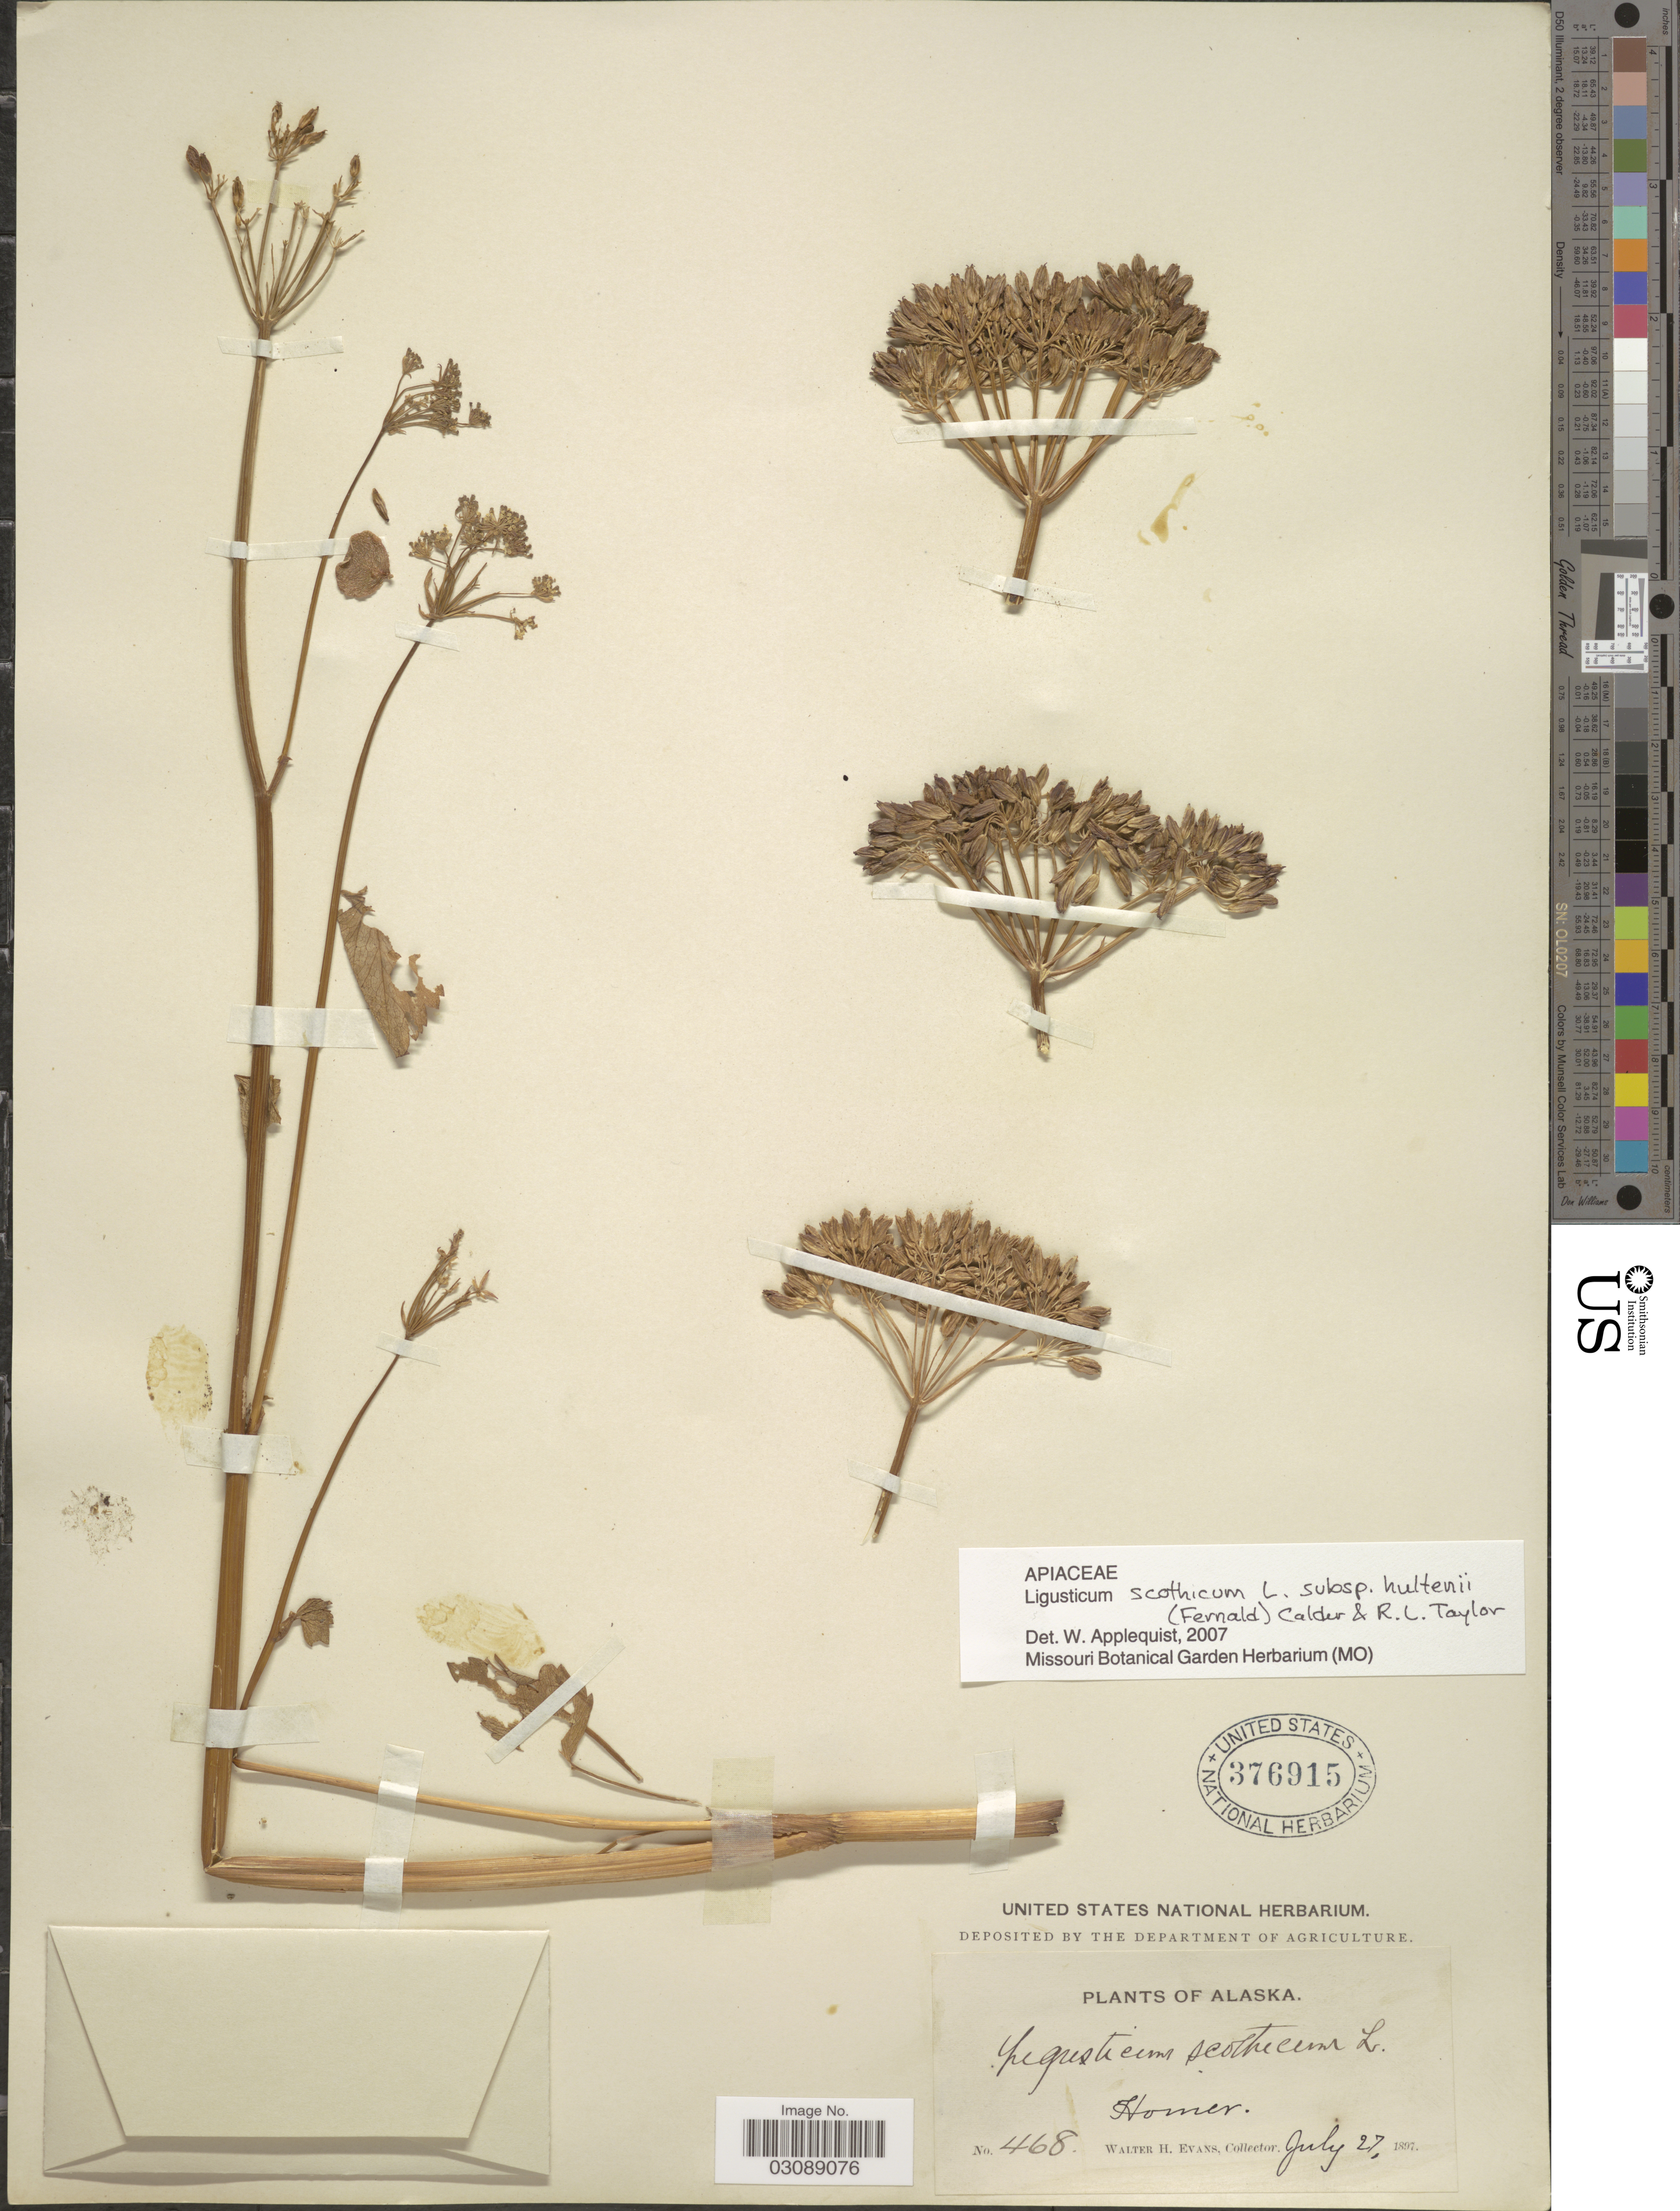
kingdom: Plantae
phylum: Tracheophyta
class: Magnoliopsida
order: Apiales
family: Apiaceae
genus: Ligusticum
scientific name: Ligusticum scoticum subsp. hultenii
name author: (Fernald) Calder & Roy L. Taylor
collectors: W. H. Evans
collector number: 468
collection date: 1897-07-27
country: United States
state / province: Alaska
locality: Homer.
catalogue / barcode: US 376915